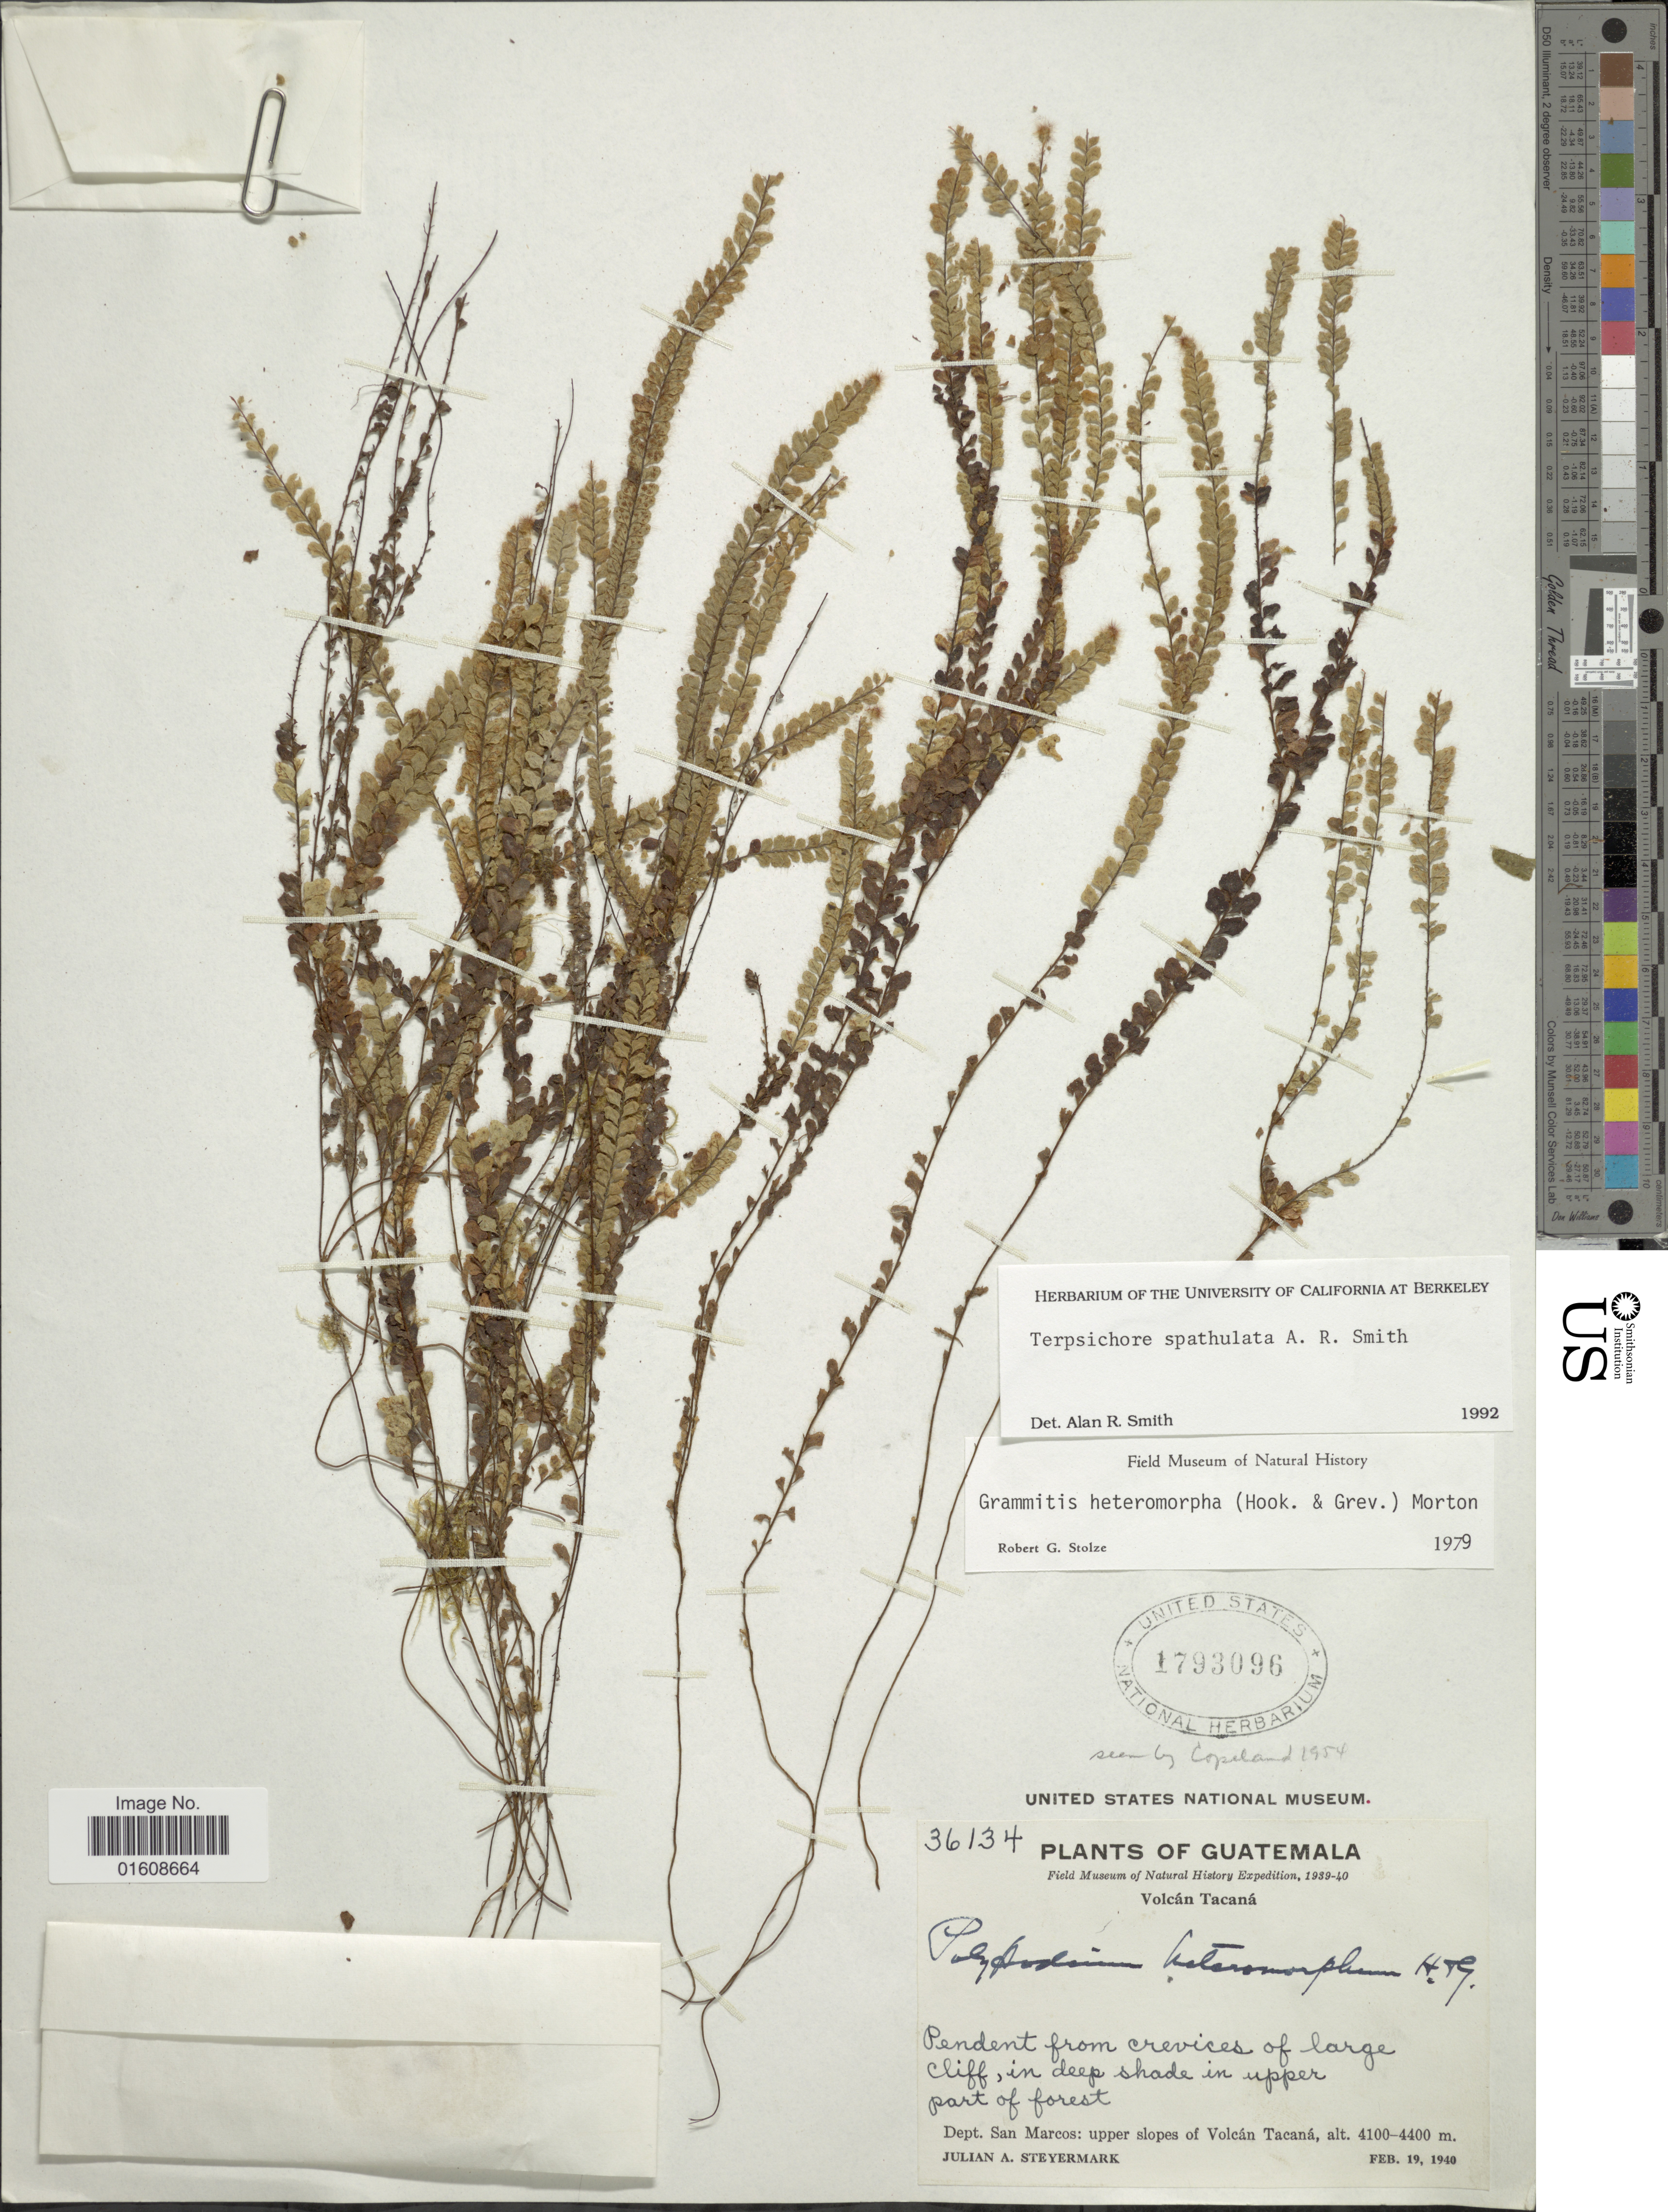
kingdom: Plantae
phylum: Tracheophyta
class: Polypodiopsida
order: Polypodiales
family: Polypodiaceae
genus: Alansmia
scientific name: Alansmia spathulata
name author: (A.R. Sm.) Moguel & M. Kessler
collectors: J. Steyermark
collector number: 36134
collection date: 1940-02-19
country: Guatemala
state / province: San Marcos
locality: In deep shade in upper part of forest. Upper slopes of Volcán Tacaná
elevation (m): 4100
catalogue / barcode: US 1793096